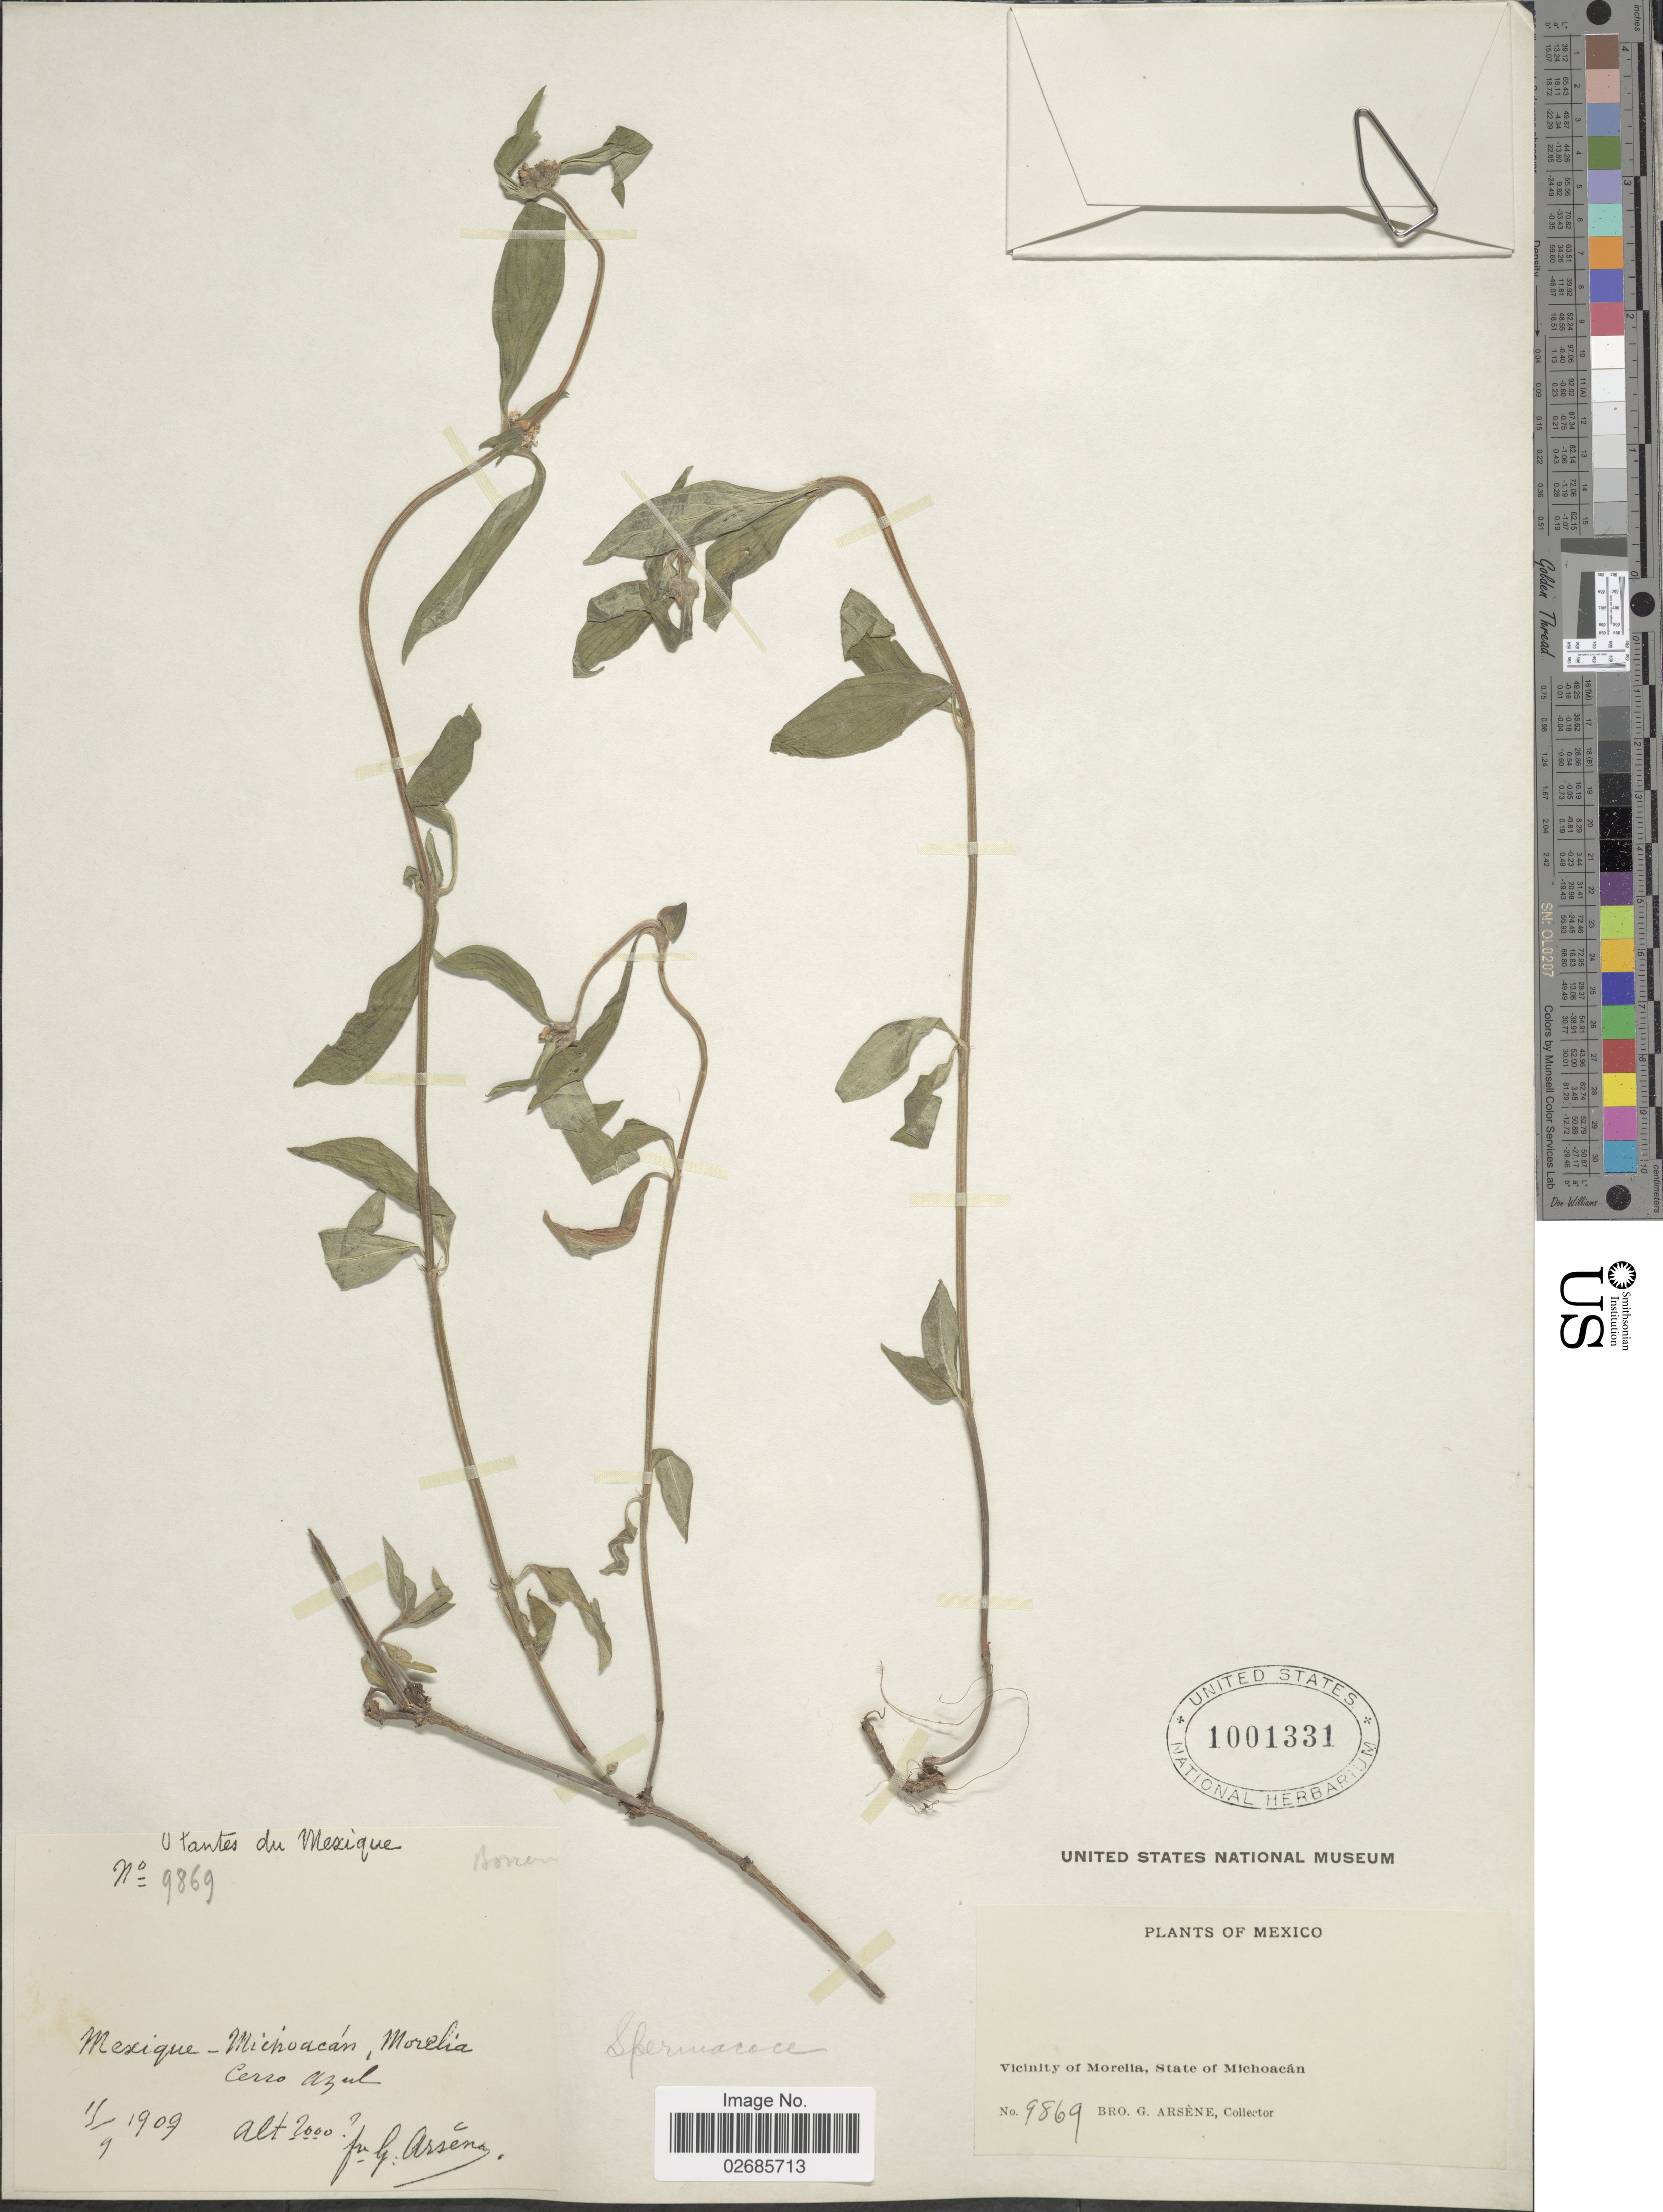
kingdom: Plantae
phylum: Tracheophyta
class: Magnoliopsida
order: Gentianales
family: Rubiaceae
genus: Borreria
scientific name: Borreria verticillata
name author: (L.) G. Mey.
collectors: Bro. G. Arsène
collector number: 9869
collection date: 1909-09-19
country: Mexico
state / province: Michoacán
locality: Morelia, Cerro Azul, Vicinity of Morelia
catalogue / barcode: US 1001331